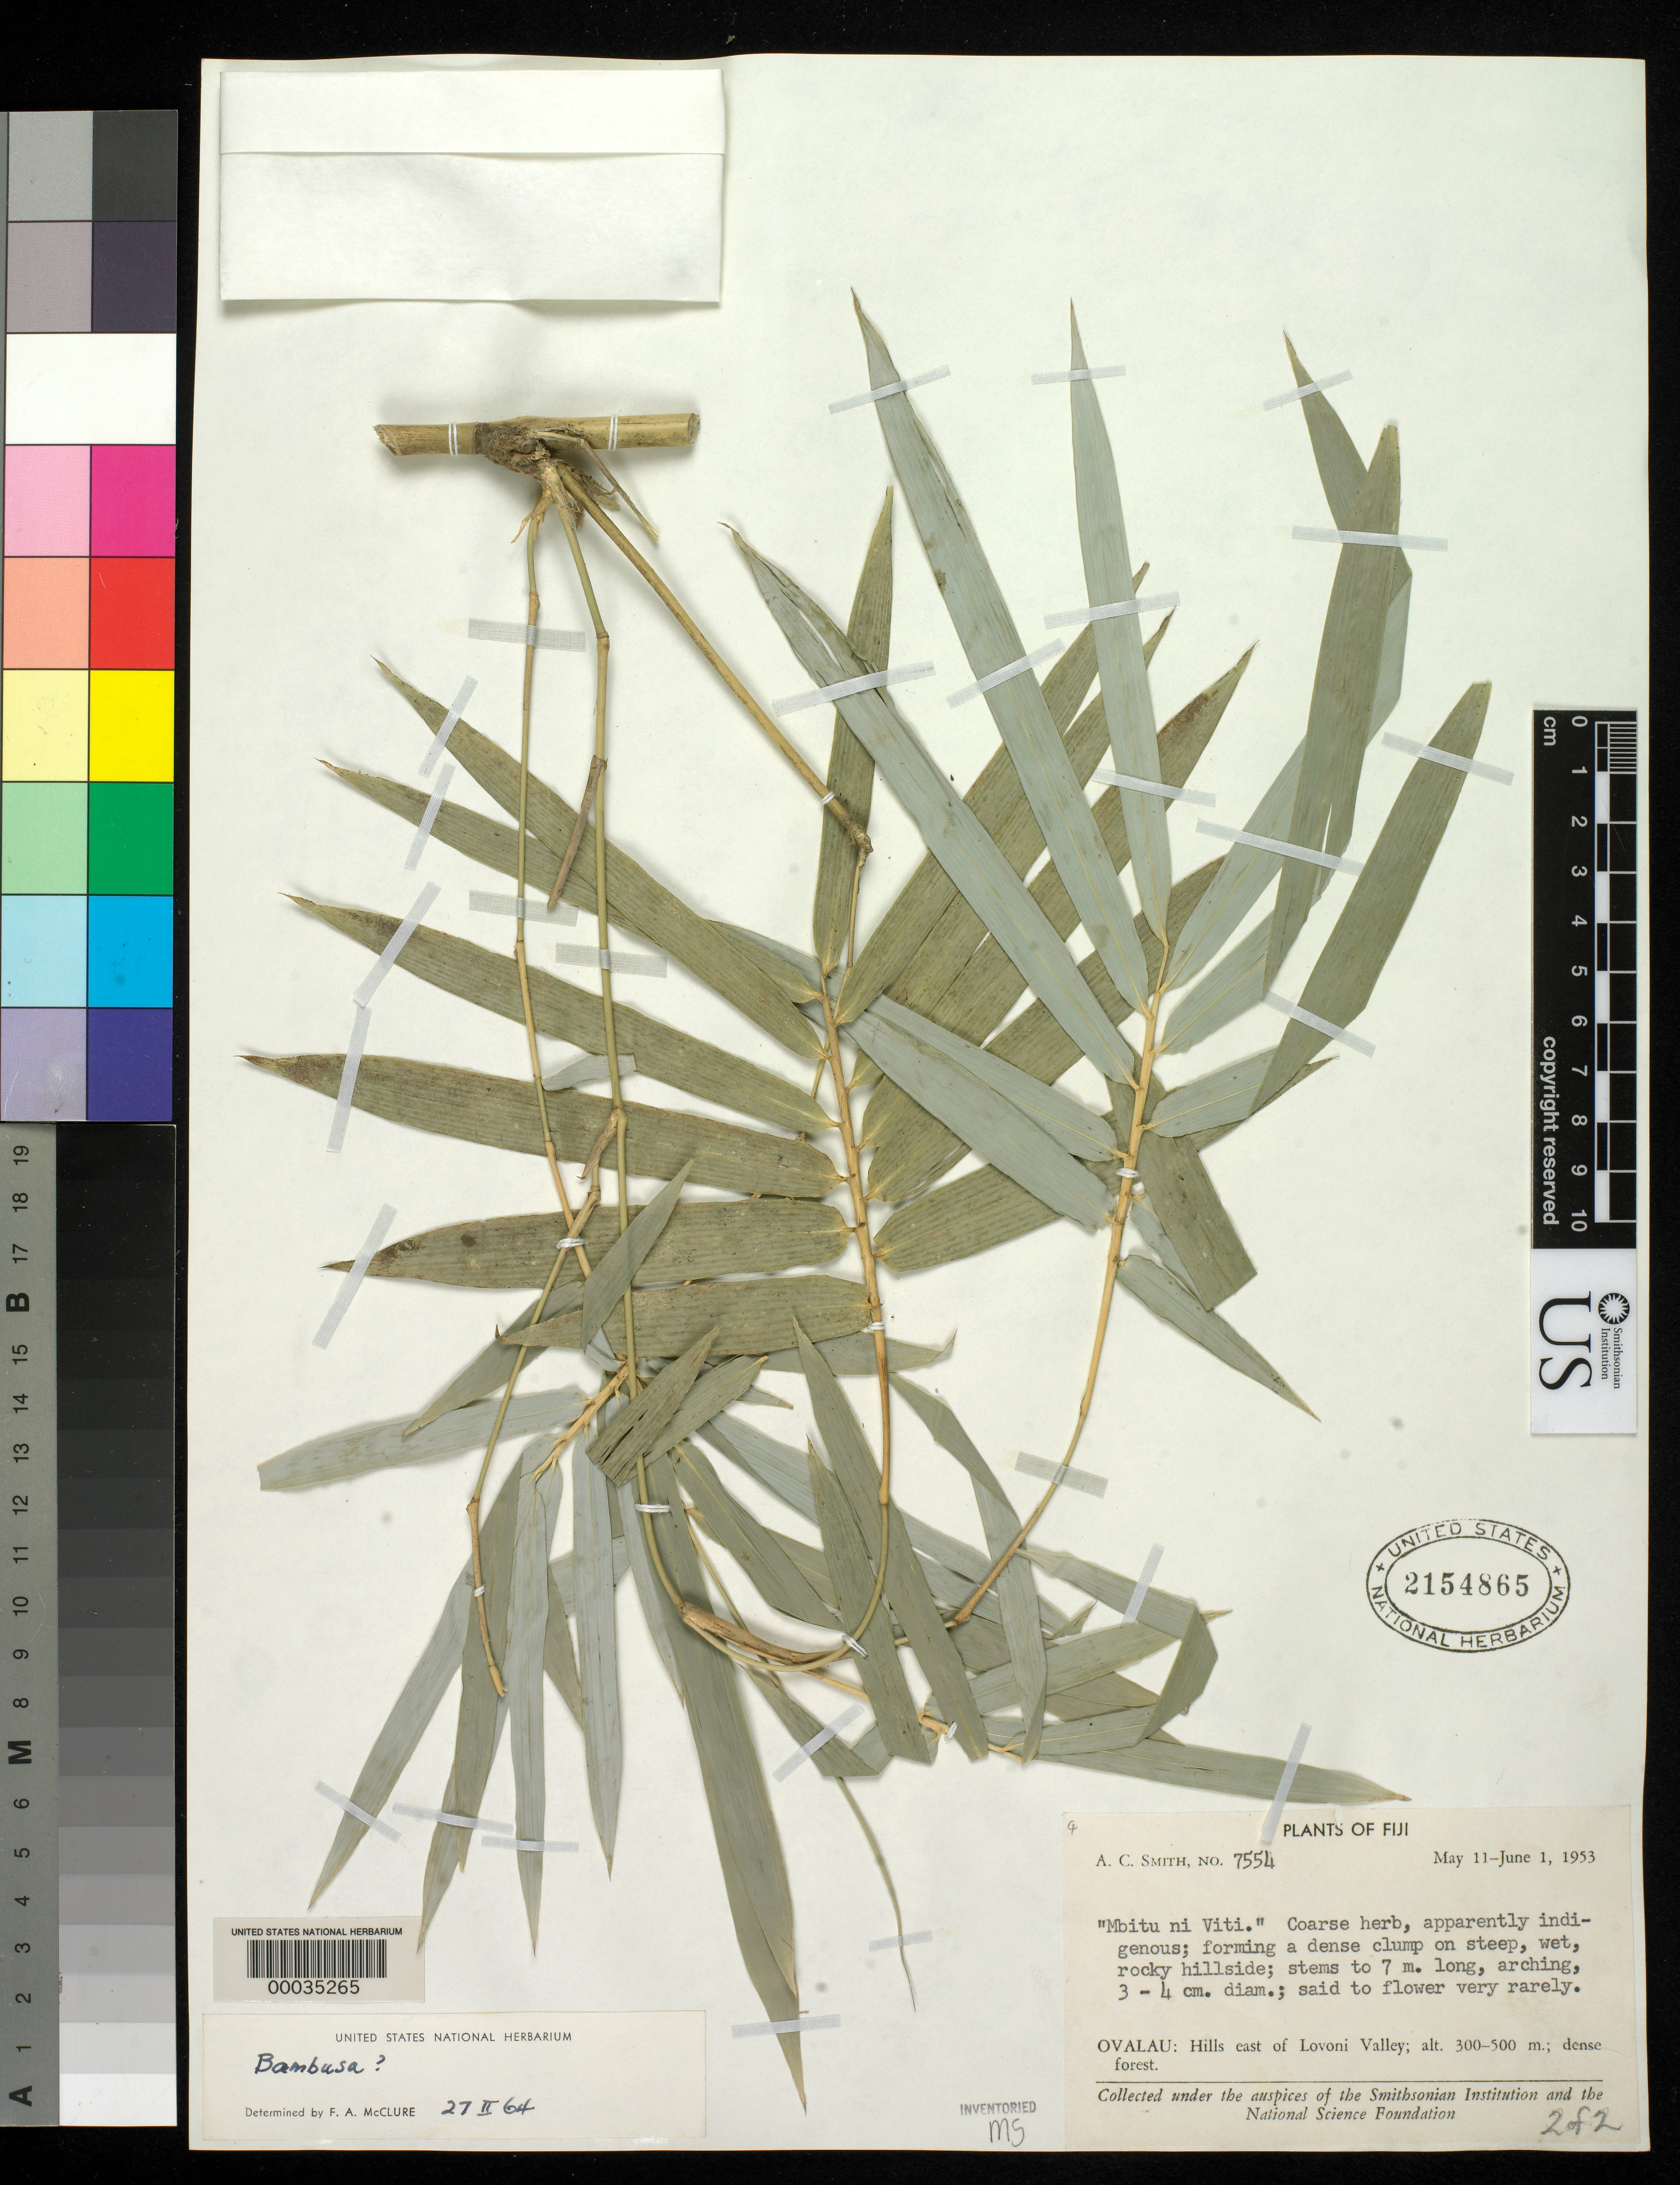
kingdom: Plantae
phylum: Tracheophyta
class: Liliopsida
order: Poales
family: Poaceae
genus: Bambusa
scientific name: Bambusa sp.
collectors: A. C. Smith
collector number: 7554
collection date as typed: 11 May 1953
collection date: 1953-05-11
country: Fiji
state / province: Eastern Division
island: Ovalau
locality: Lovoni valley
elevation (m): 300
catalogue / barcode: US 2154865